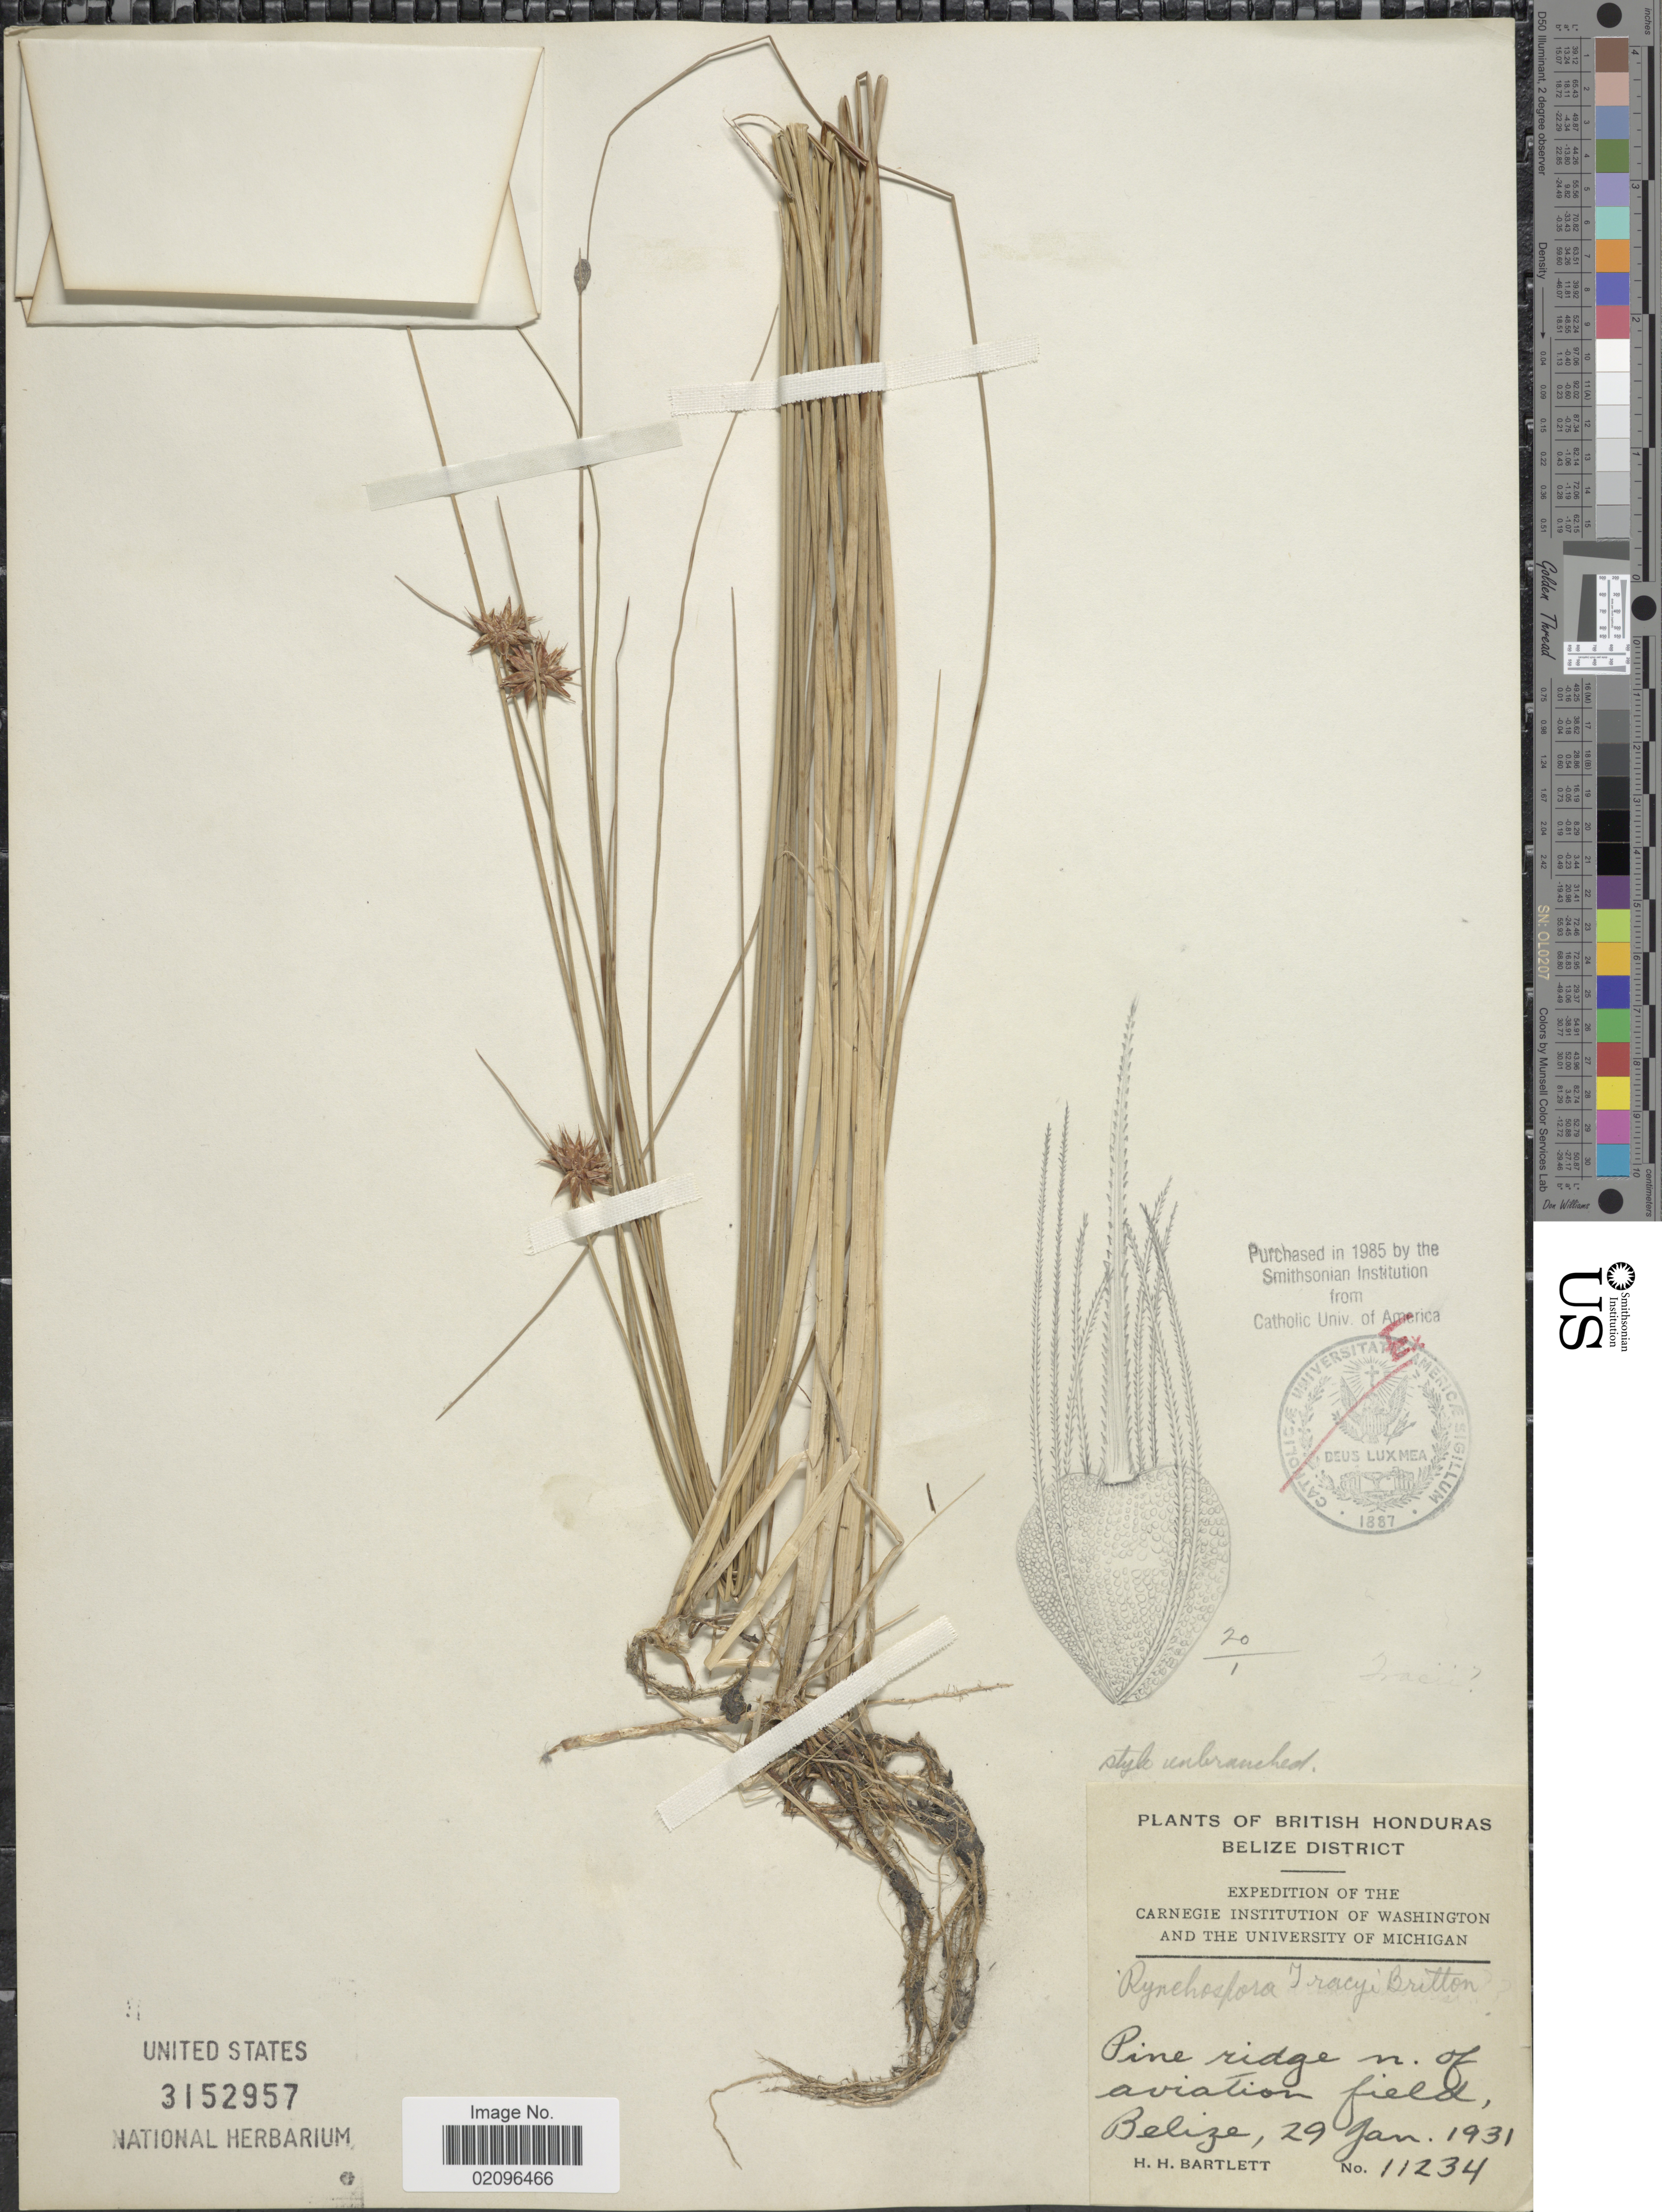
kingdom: Plantae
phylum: Tracheophyta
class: Liliopsida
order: Poales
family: Cyperaceae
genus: Rhynchospora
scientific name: Rhynchospora tracyi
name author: Britton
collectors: H. H. Bartlett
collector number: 11234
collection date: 1931-01-29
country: Belize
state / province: Belize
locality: British Honduras, Belize District. Pine ridge n. of avaiation field, Belize.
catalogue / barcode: US 3152957